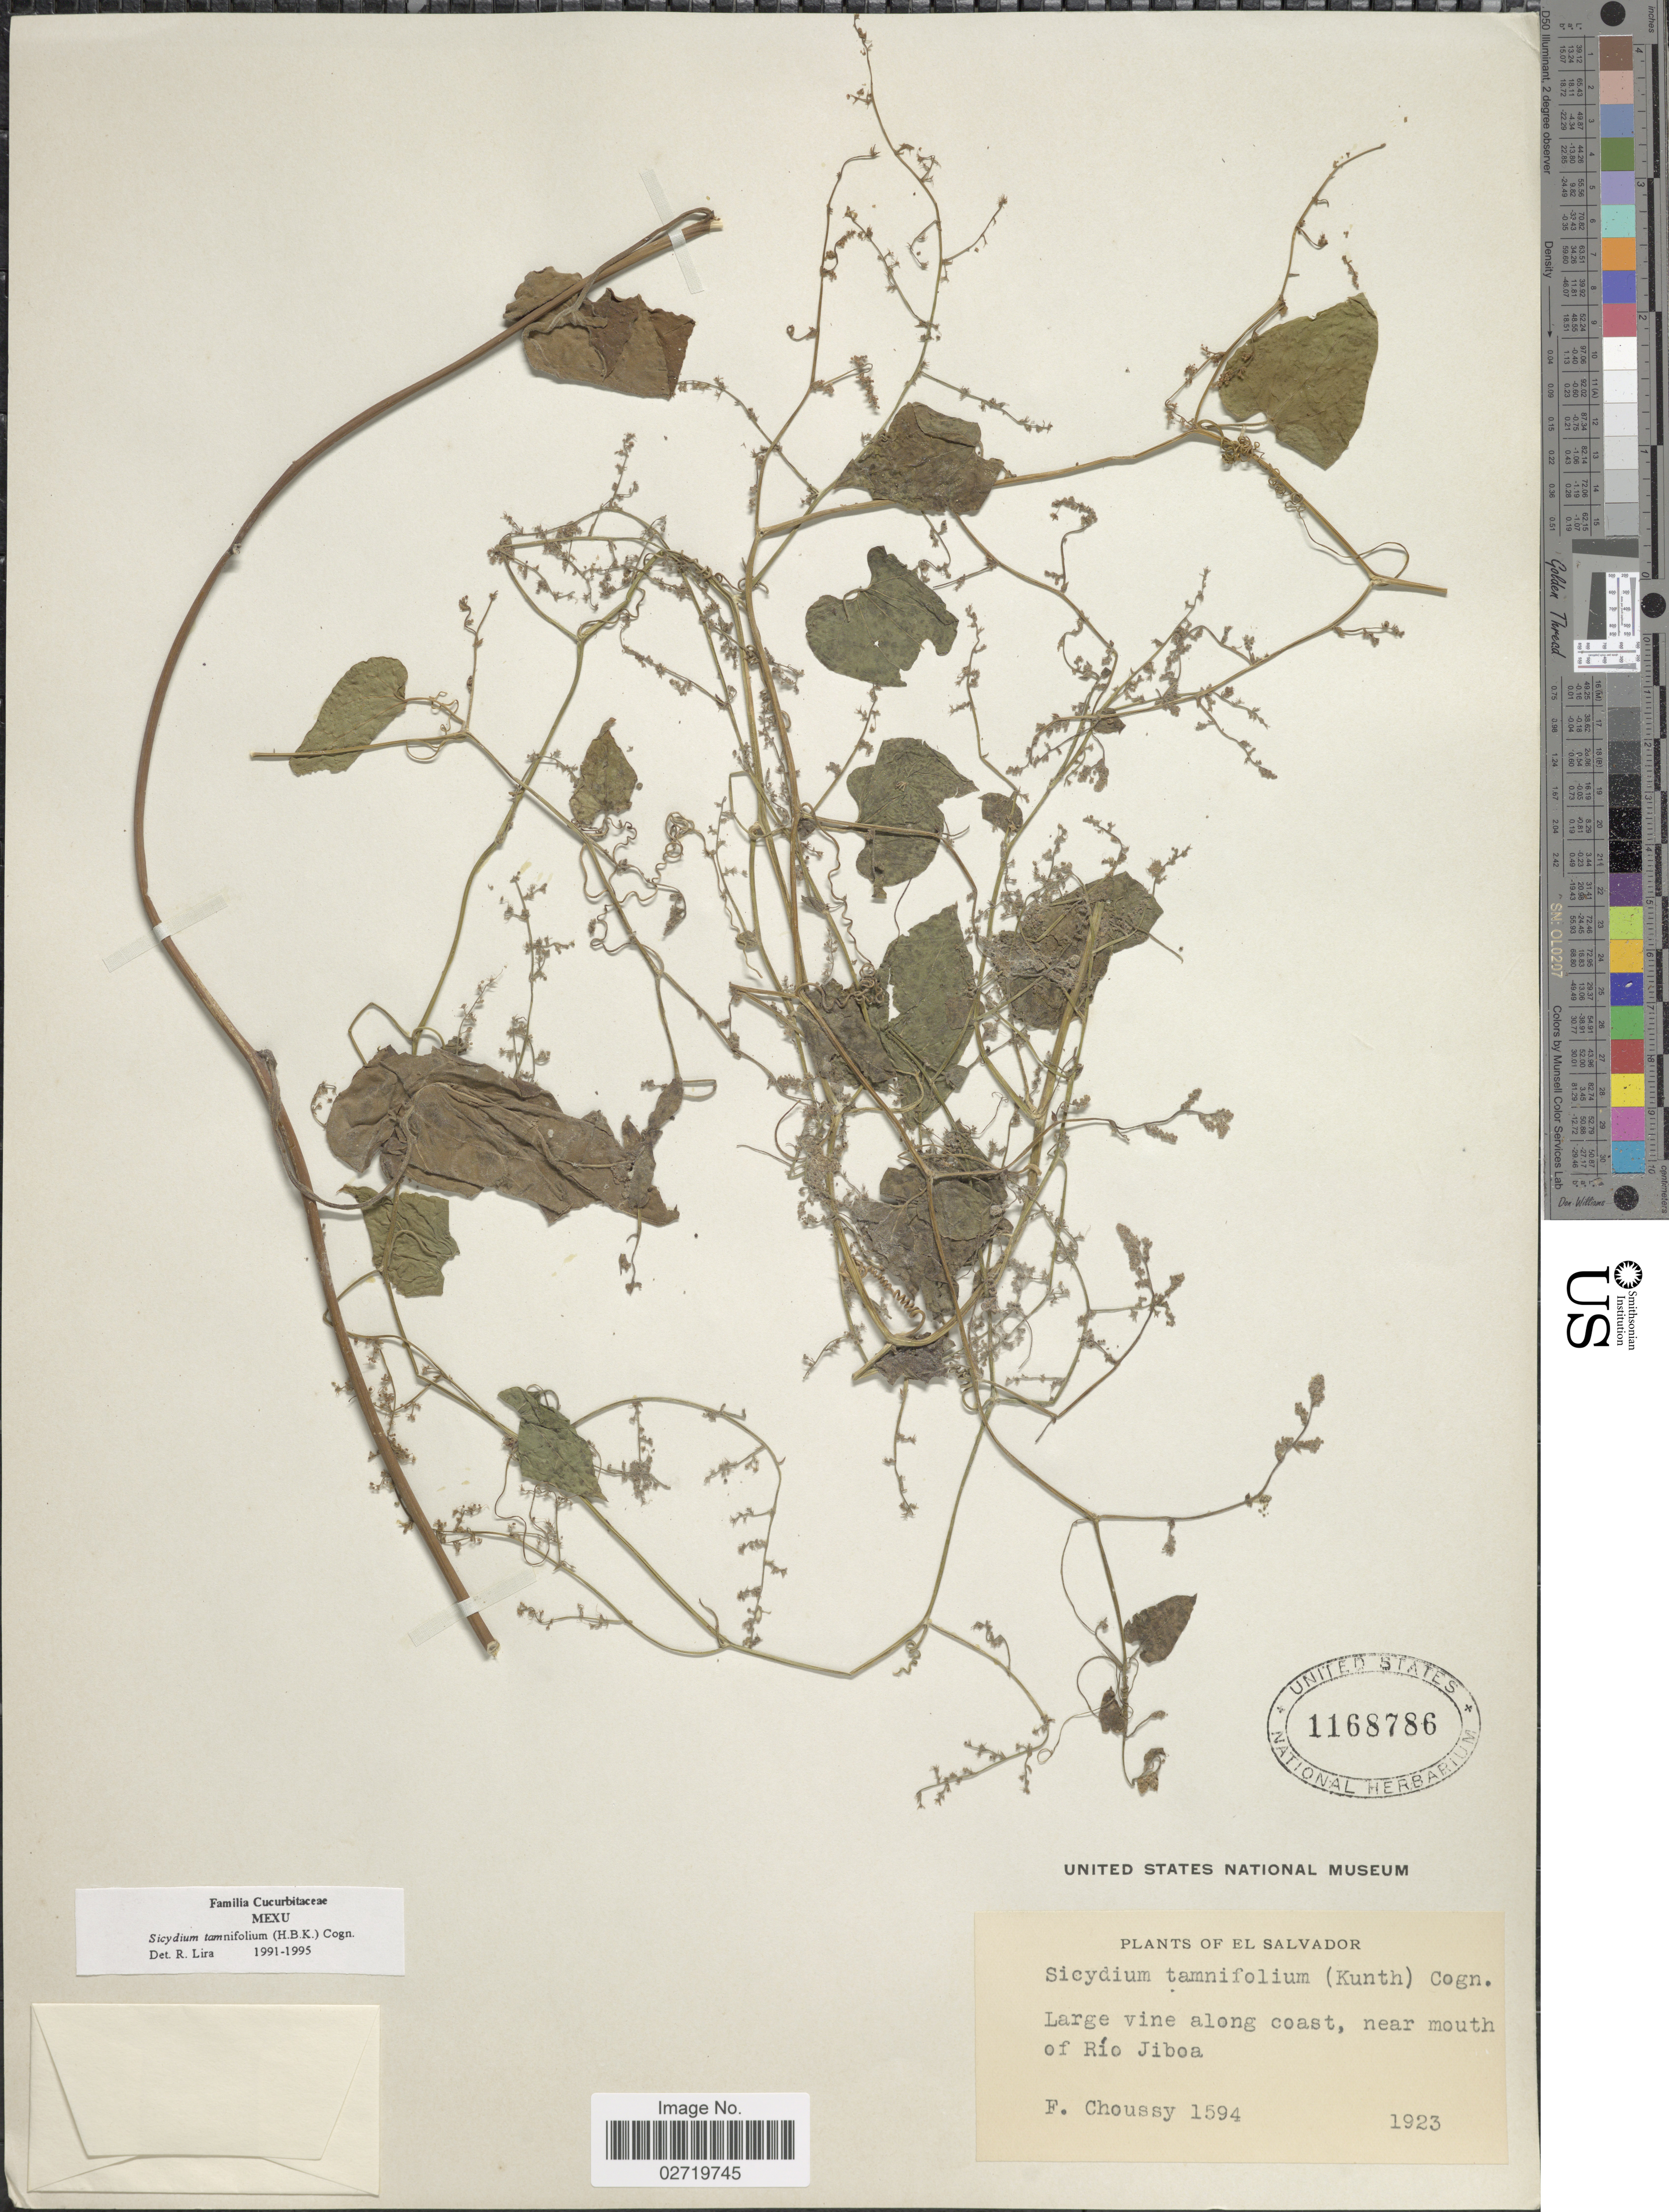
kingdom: Plantae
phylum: Tracheophyta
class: Magnoliopsida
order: Cucurbitales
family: Cucurbitaceae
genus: Sicydium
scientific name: Sicydium tamnifolium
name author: (Kunth) Cogn.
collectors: F. Choussy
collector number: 1594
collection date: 1923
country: El Salvador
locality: Large vine along coast, near mouth of Río Jiboa.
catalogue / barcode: US 1168786